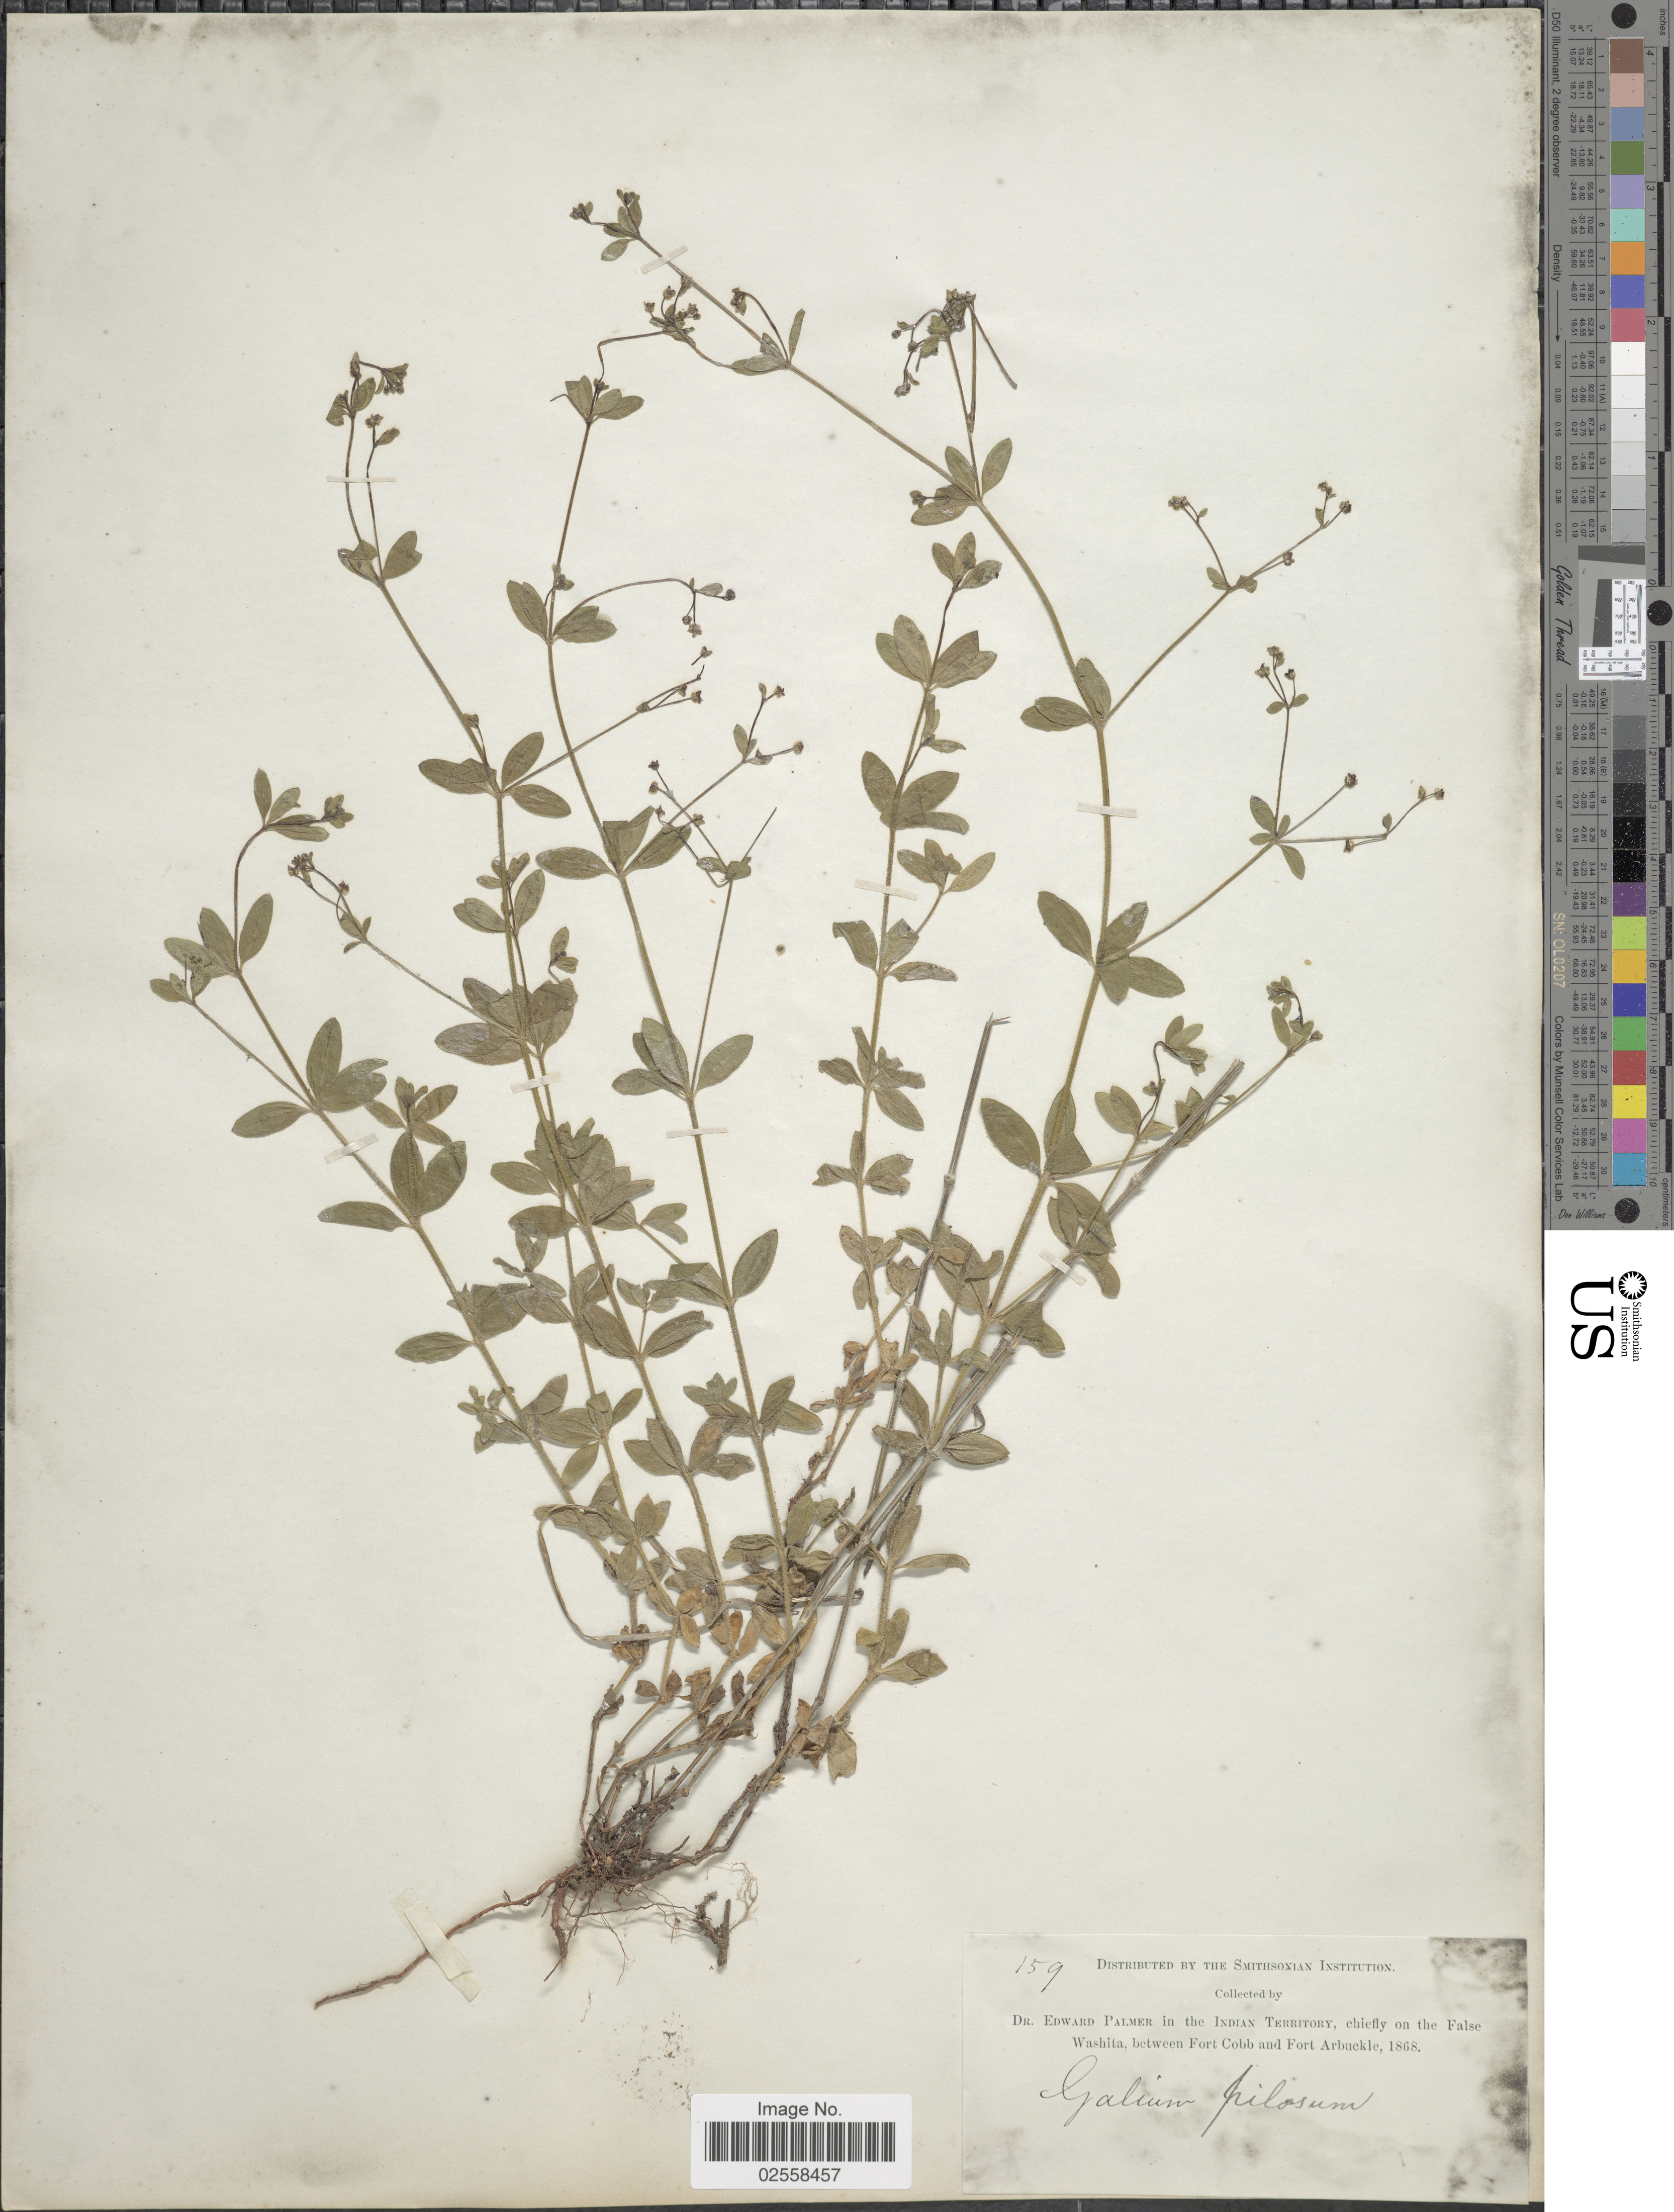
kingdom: Plantae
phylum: Tracheophyta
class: Magnoliopsida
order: Gentianales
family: Rubiaceae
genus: Galium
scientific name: Galium pilosum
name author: Aiton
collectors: E. Palmer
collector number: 159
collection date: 1868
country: United States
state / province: Oklahoma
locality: In the Indian Territory, chiefly on the False Washita, between Fort Cobb and Fort Arbuckle